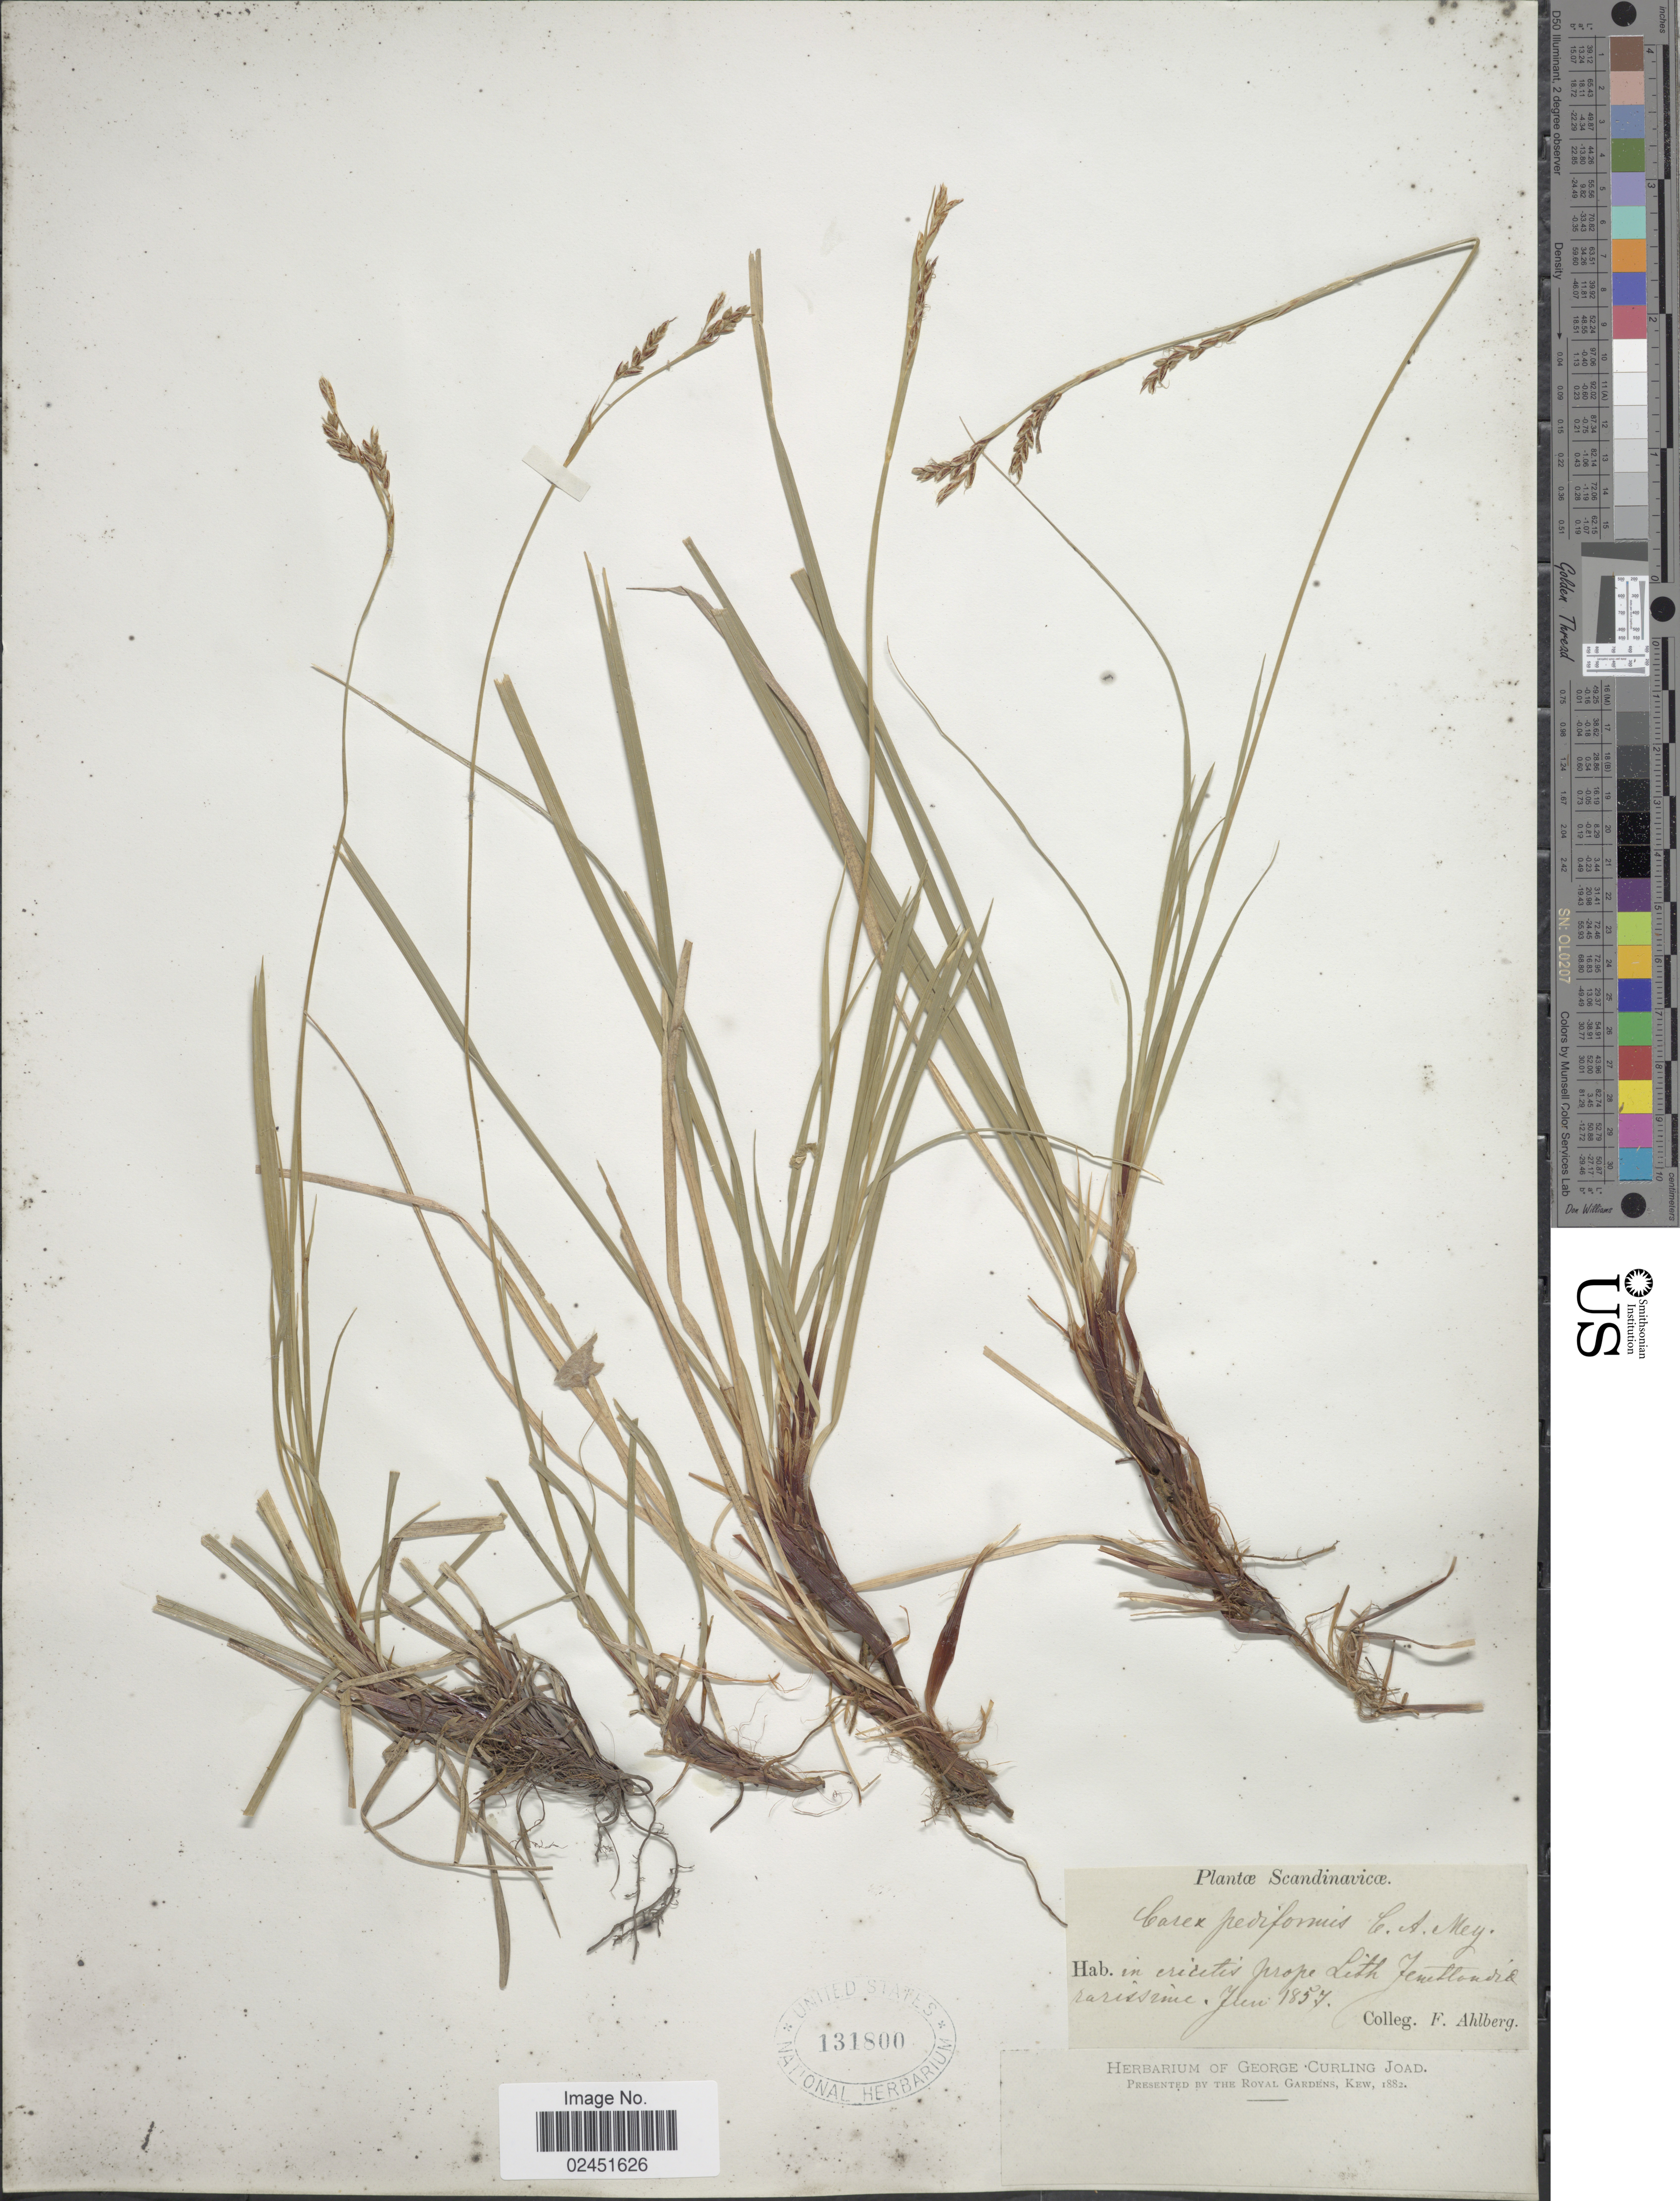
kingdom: Plantae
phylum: Tracheophyta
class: Liliopsida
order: Poales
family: Cyperaceae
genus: Carex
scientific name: Carex pediformis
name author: C.A. Mey.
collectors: F. Ahlberg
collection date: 1857-06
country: Sweden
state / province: Jämtland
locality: Scandinavicae. in ericetis prope Lith Jemtlandia rarissime [Scandinavia, in heaths near Lit, Jämtland, rare]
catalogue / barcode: US 131800